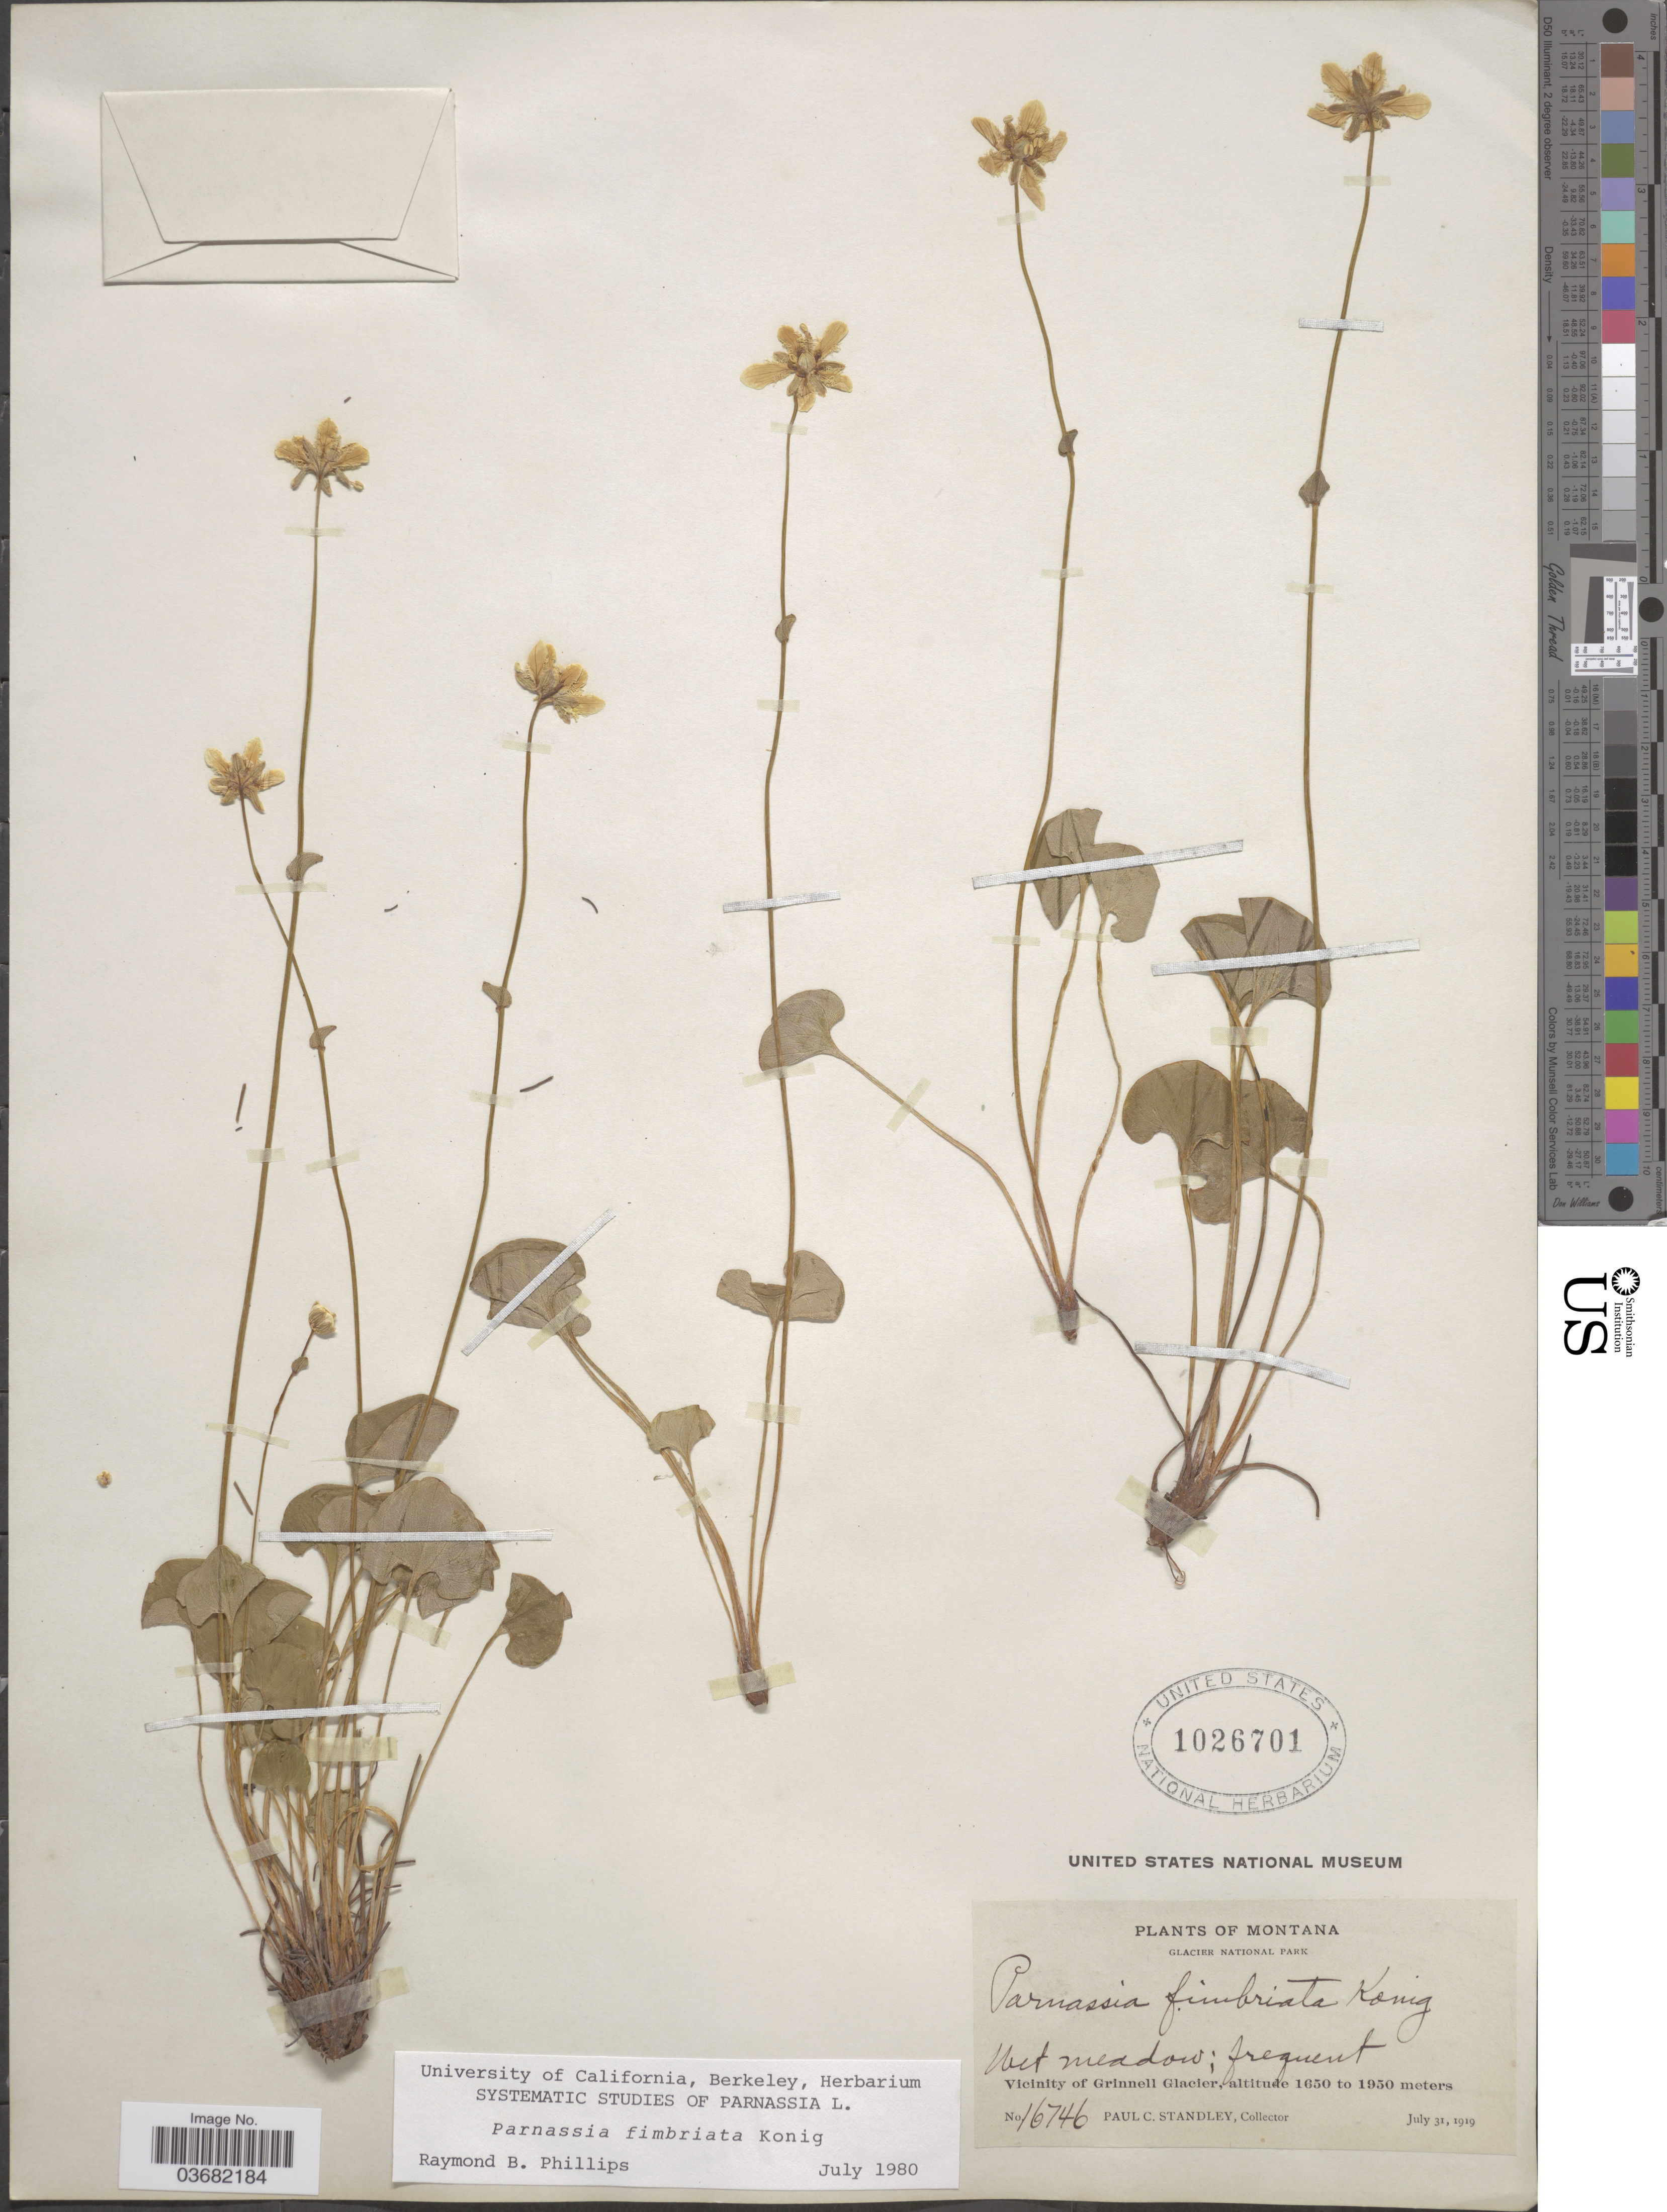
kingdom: Plantae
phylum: Tracheophyta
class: Magnoliopsida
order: Celastrales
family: Parnassiaceae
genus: Parnassia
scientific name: Parnassia fimbriata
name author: K.D. Koenig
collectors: P. C. Standley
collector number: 16746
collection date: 1919-07-31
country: United States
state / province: Montana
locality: Glacier National Park. Vicinity of Grinnell Glacier.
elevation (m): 1650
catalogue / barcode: US 1026701